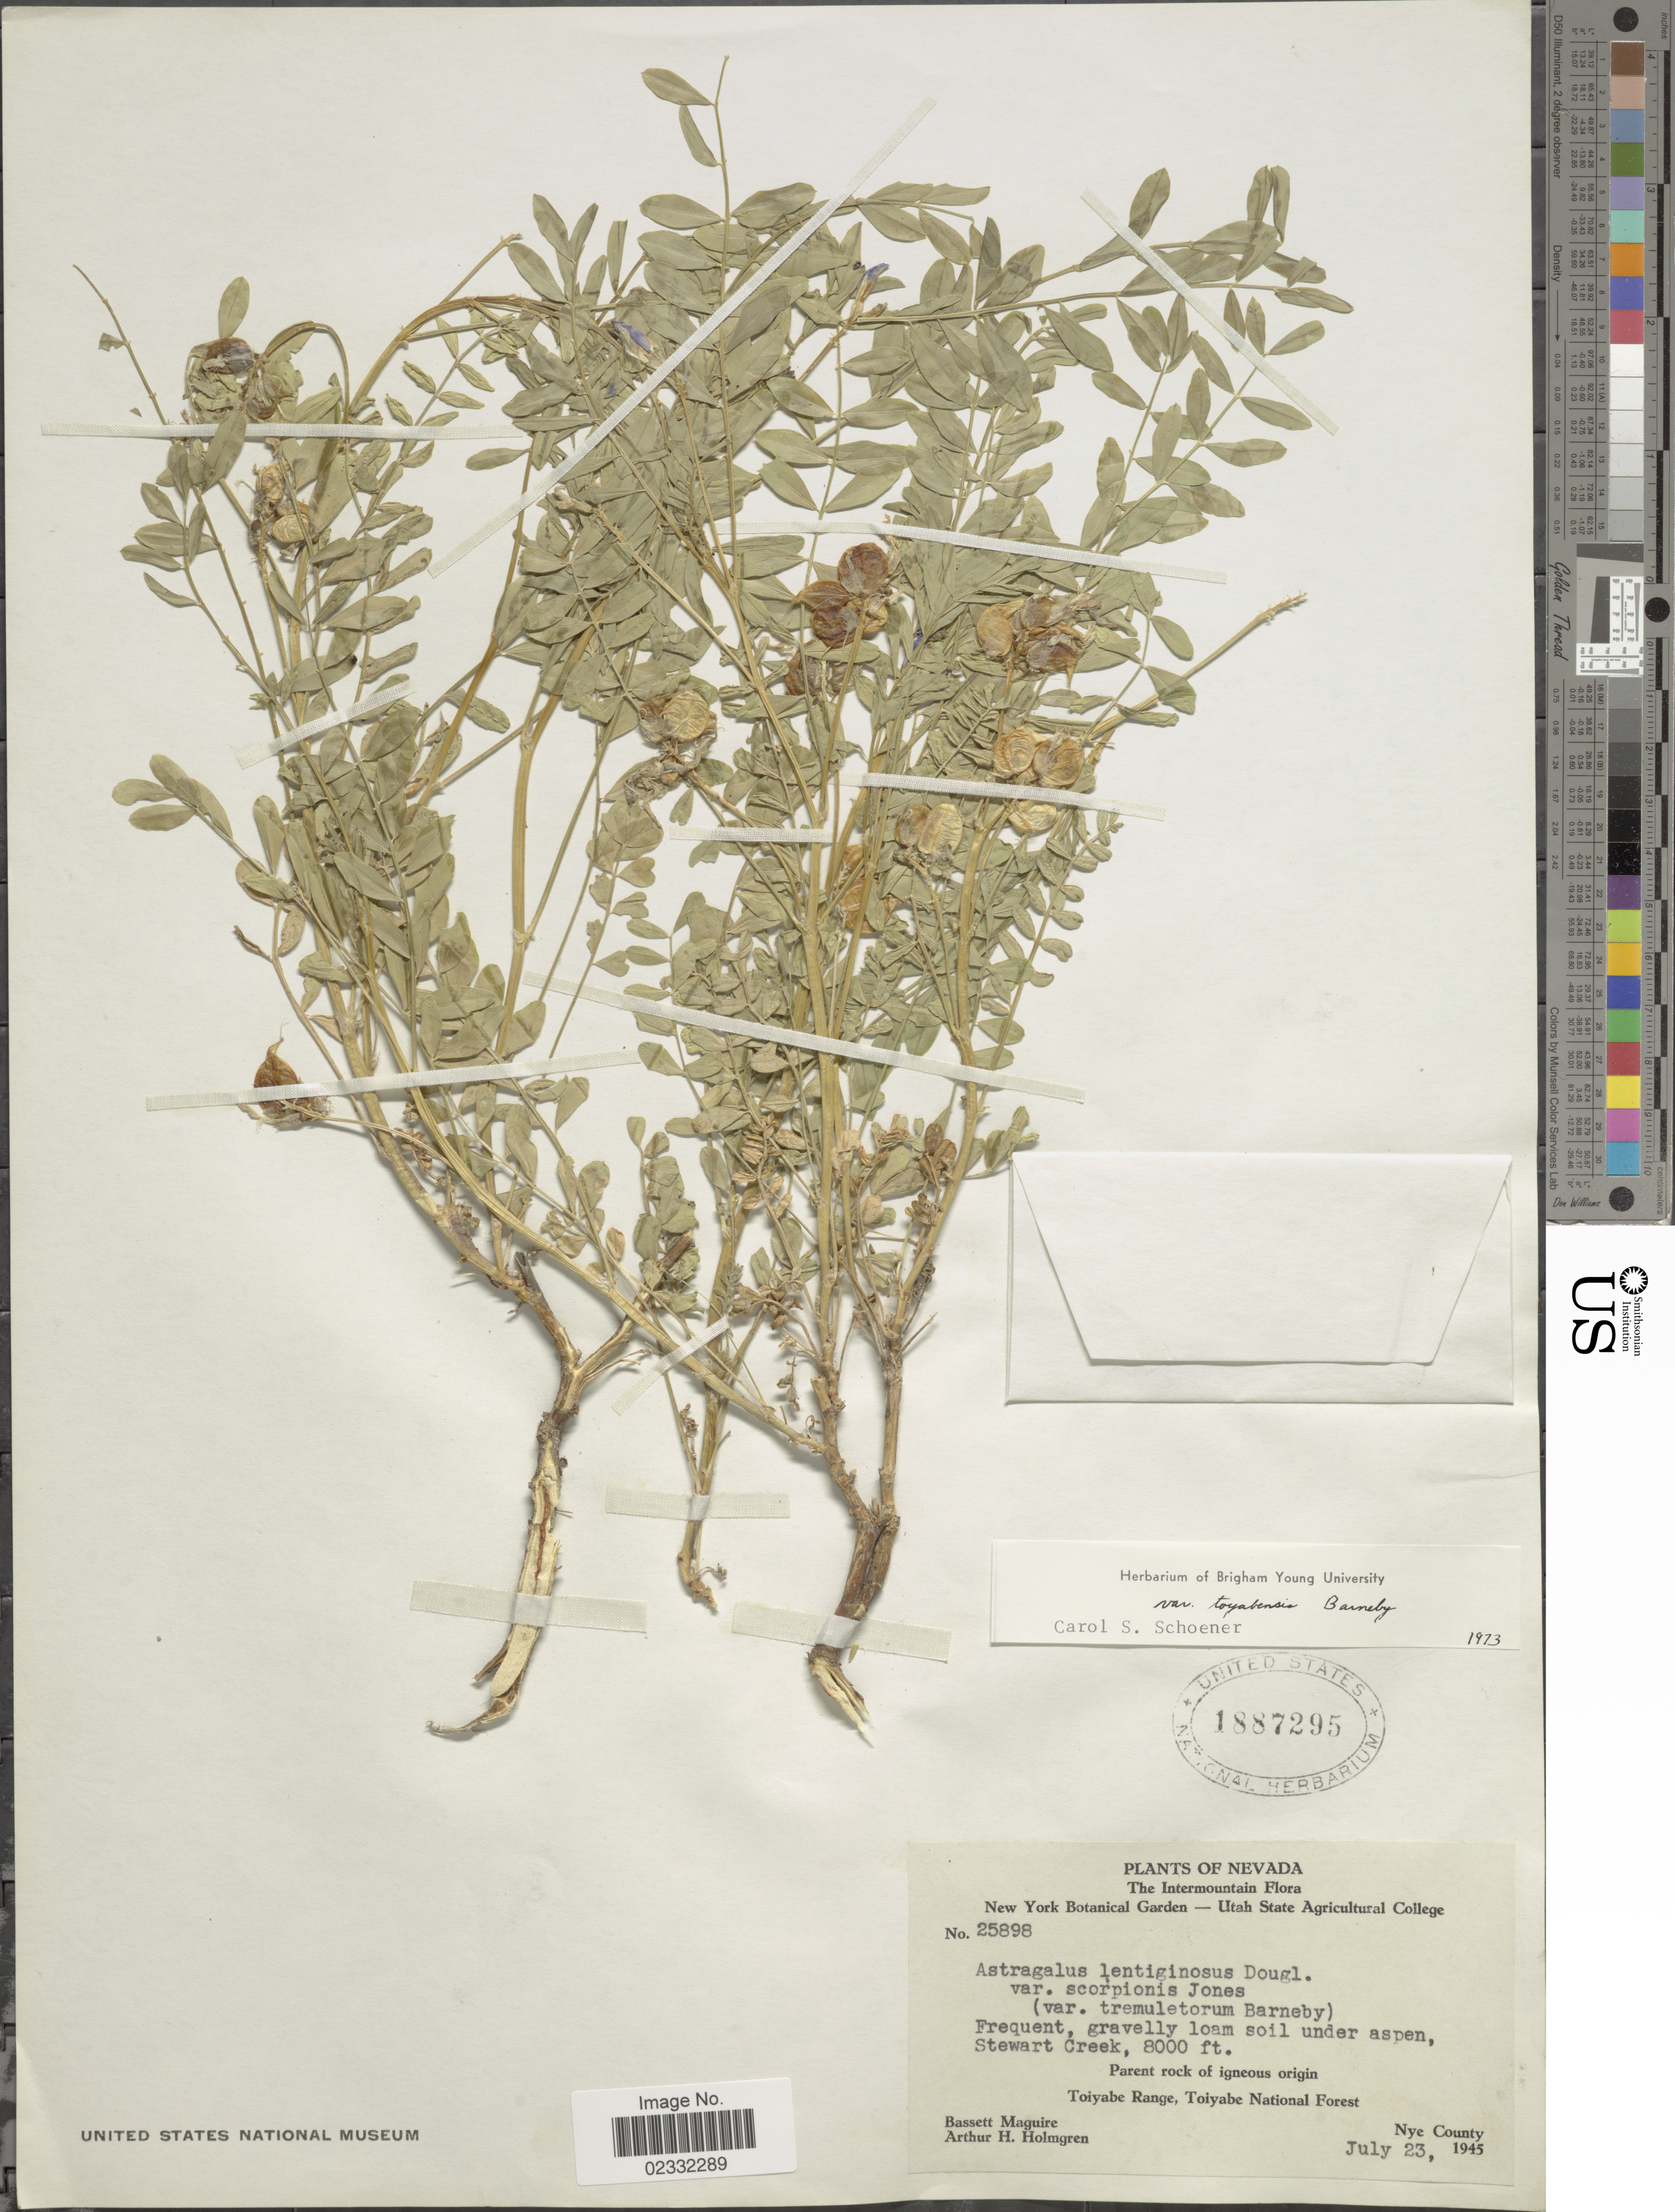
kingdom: Plantae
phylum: Tracheophyta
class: Magnoliopsida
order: Fabales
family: Fabaceae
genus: Astragalus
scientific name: Astragalus lentiginosus var. toyabensis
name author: Barneby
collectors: B. Maguire & A. H. Holmgren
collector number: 25898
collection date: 1945-07-23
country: United States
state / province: Nevada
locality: Stewart Creek, Parent Rock of igneous origin, Toiyabe range, Toiyabe national Forest. Nye county.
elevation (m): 2438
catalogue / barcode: US 1887295